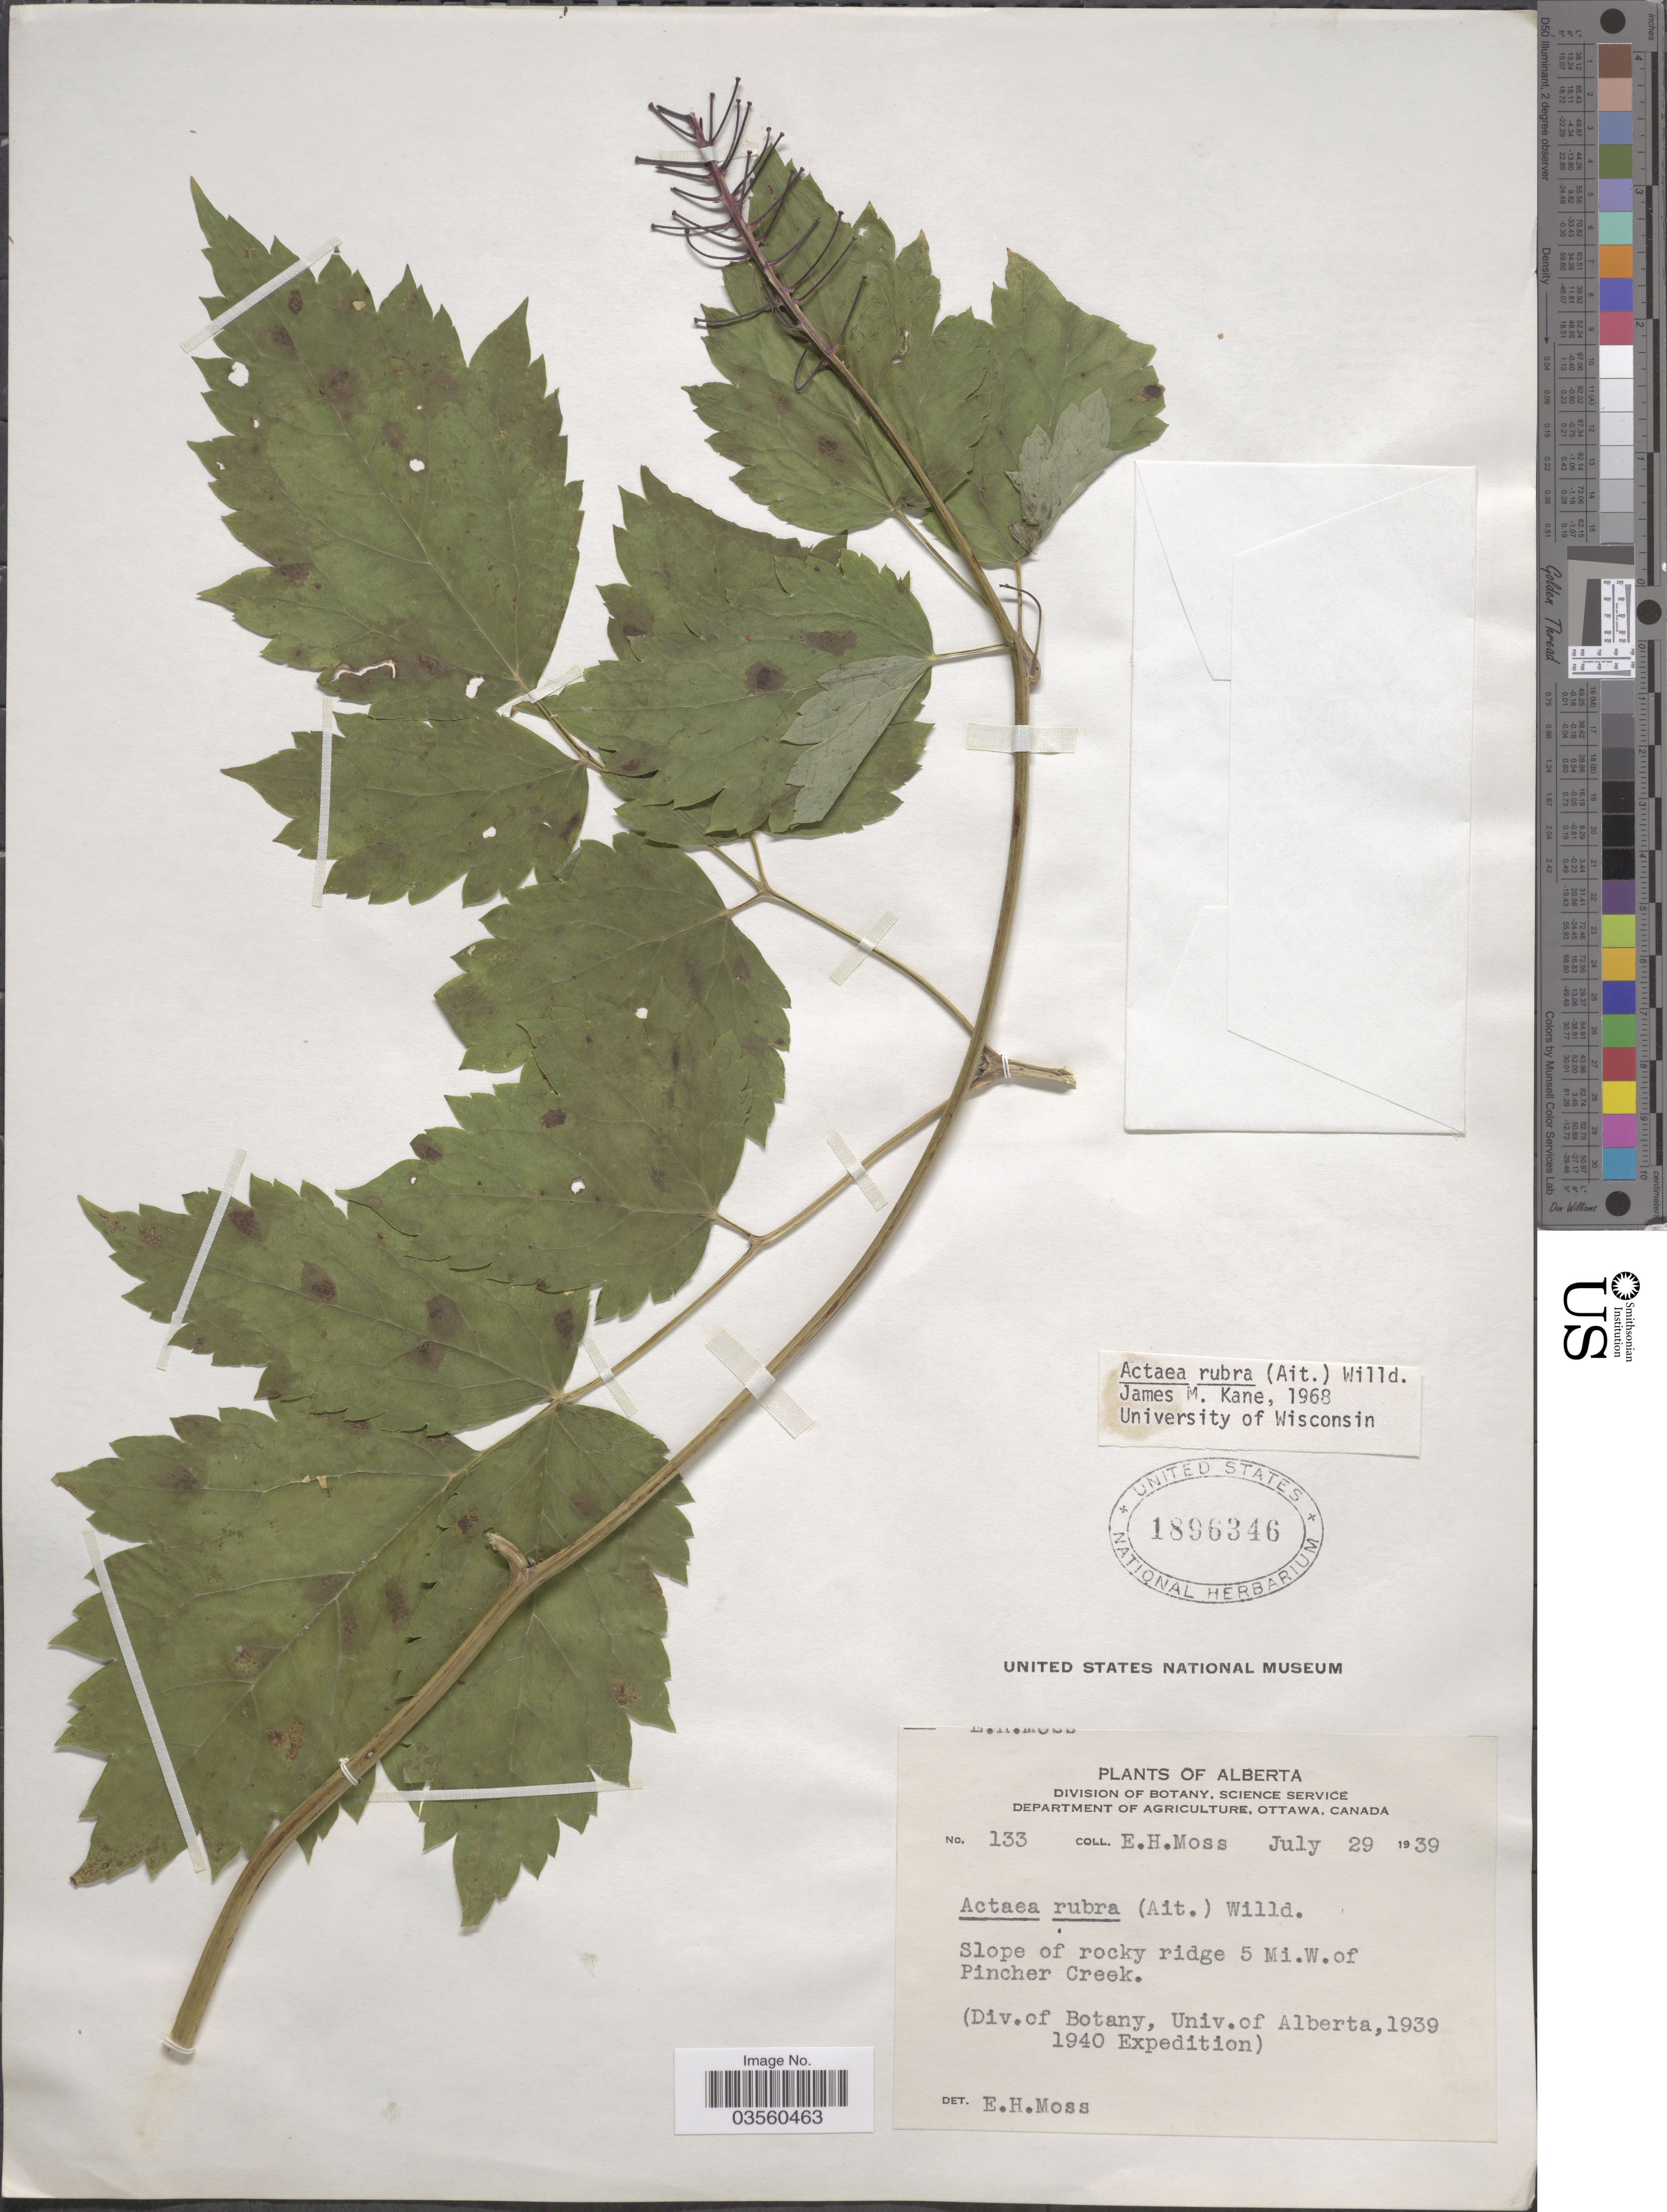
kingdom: Plantae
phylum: Tracheophyta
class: Magnoliopsida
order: Ranunculales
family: Ranunculaceae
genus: Actaea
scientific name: Actaea rubra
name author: (Aiton) Willd.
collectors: E. Moss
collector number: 133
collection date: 1939-07-29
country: Canada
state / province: Alberta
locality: Slope of rocky ridge 5 Mi. W. of Pincher Creek.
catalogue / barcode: US 1896346